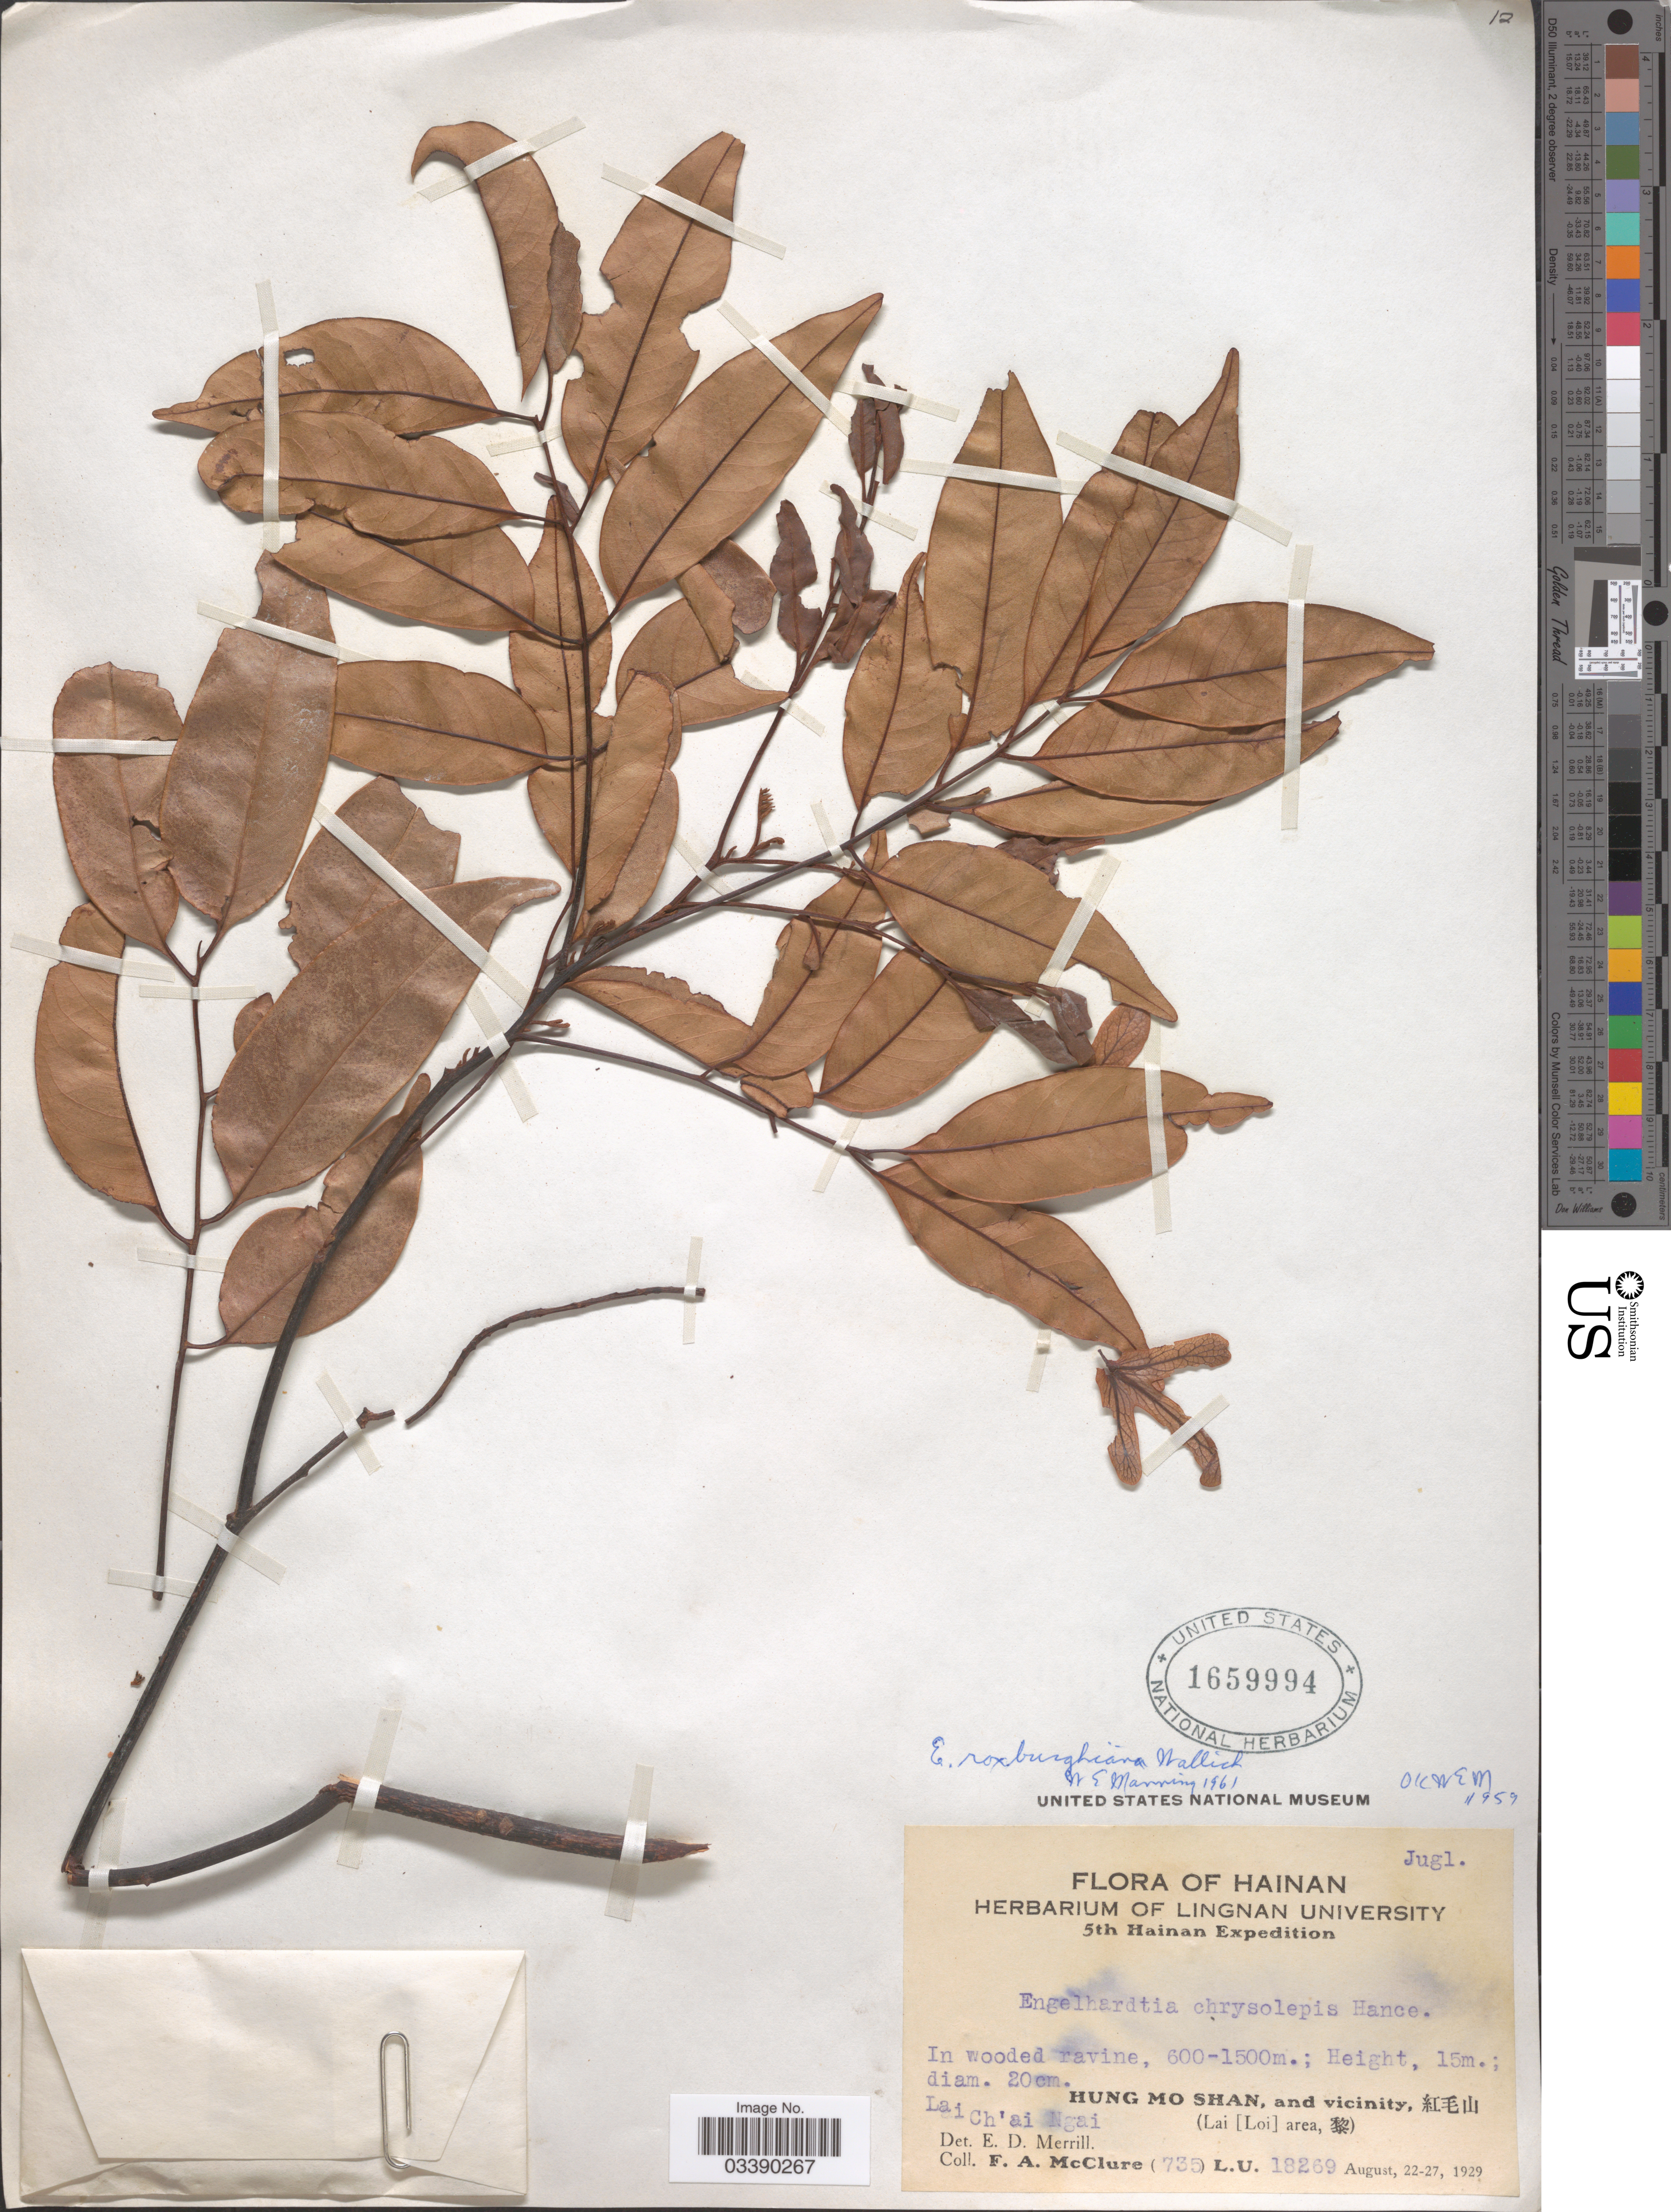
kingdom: Plantae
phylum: Tracheophyta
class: Magnoliopsida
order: Fagales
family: Juglandaceae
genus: Engelhardia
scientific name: Engelhardia roxburghiana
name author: Lindl.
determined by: Strong, M. T., (US), Smithsonian Institution - National Museum of Natural History (UNITED STATES)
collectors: F. A. McClure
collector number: (735)L.U. 18269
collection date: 1929-08-22/1929-08-27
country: China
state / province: Hainan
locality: HuMo Shan, and vicinity, (Lai [Loi] area/ Li and Miao Autonomous Prefecture. Lai Ch'ai Ngai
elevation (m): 600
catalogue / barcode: US 1659994